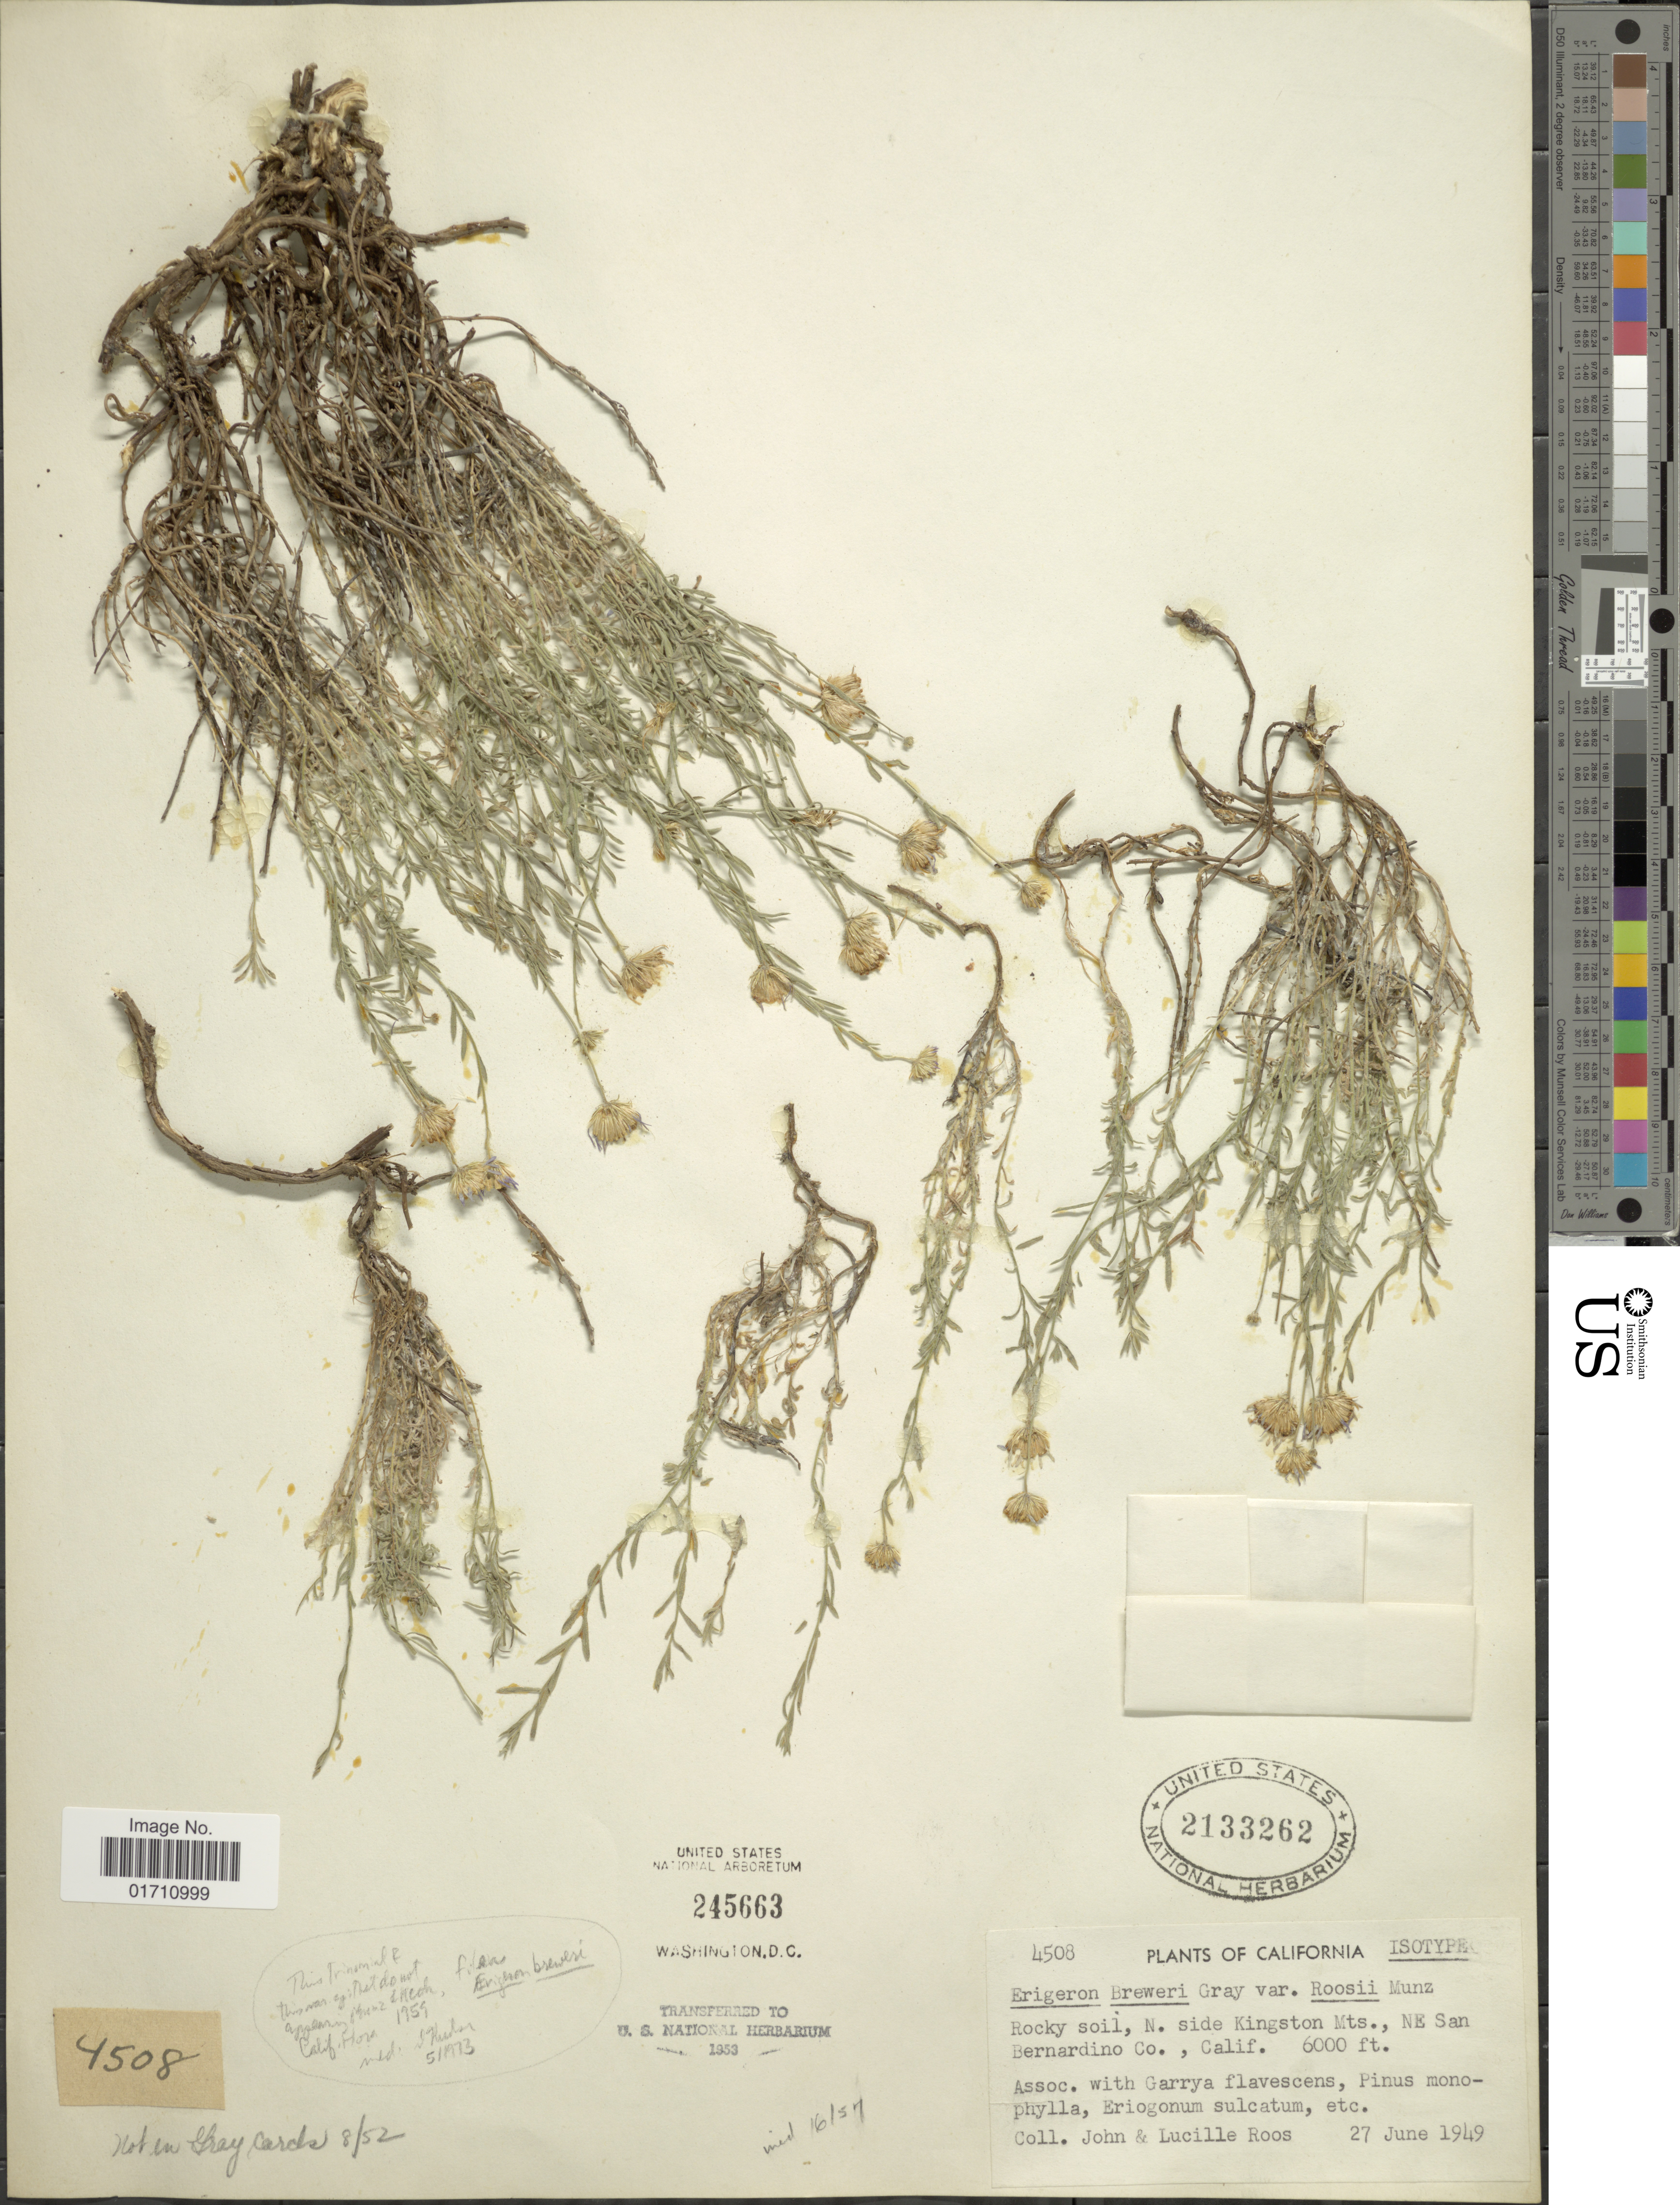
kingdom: Plantae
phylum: Tracheophyta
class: Magnoliopsida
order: Asterales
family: Asteraceae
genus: Erigeron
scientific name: Erigeron breweri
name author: A. Gray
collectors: J. C. Roos & L. Roos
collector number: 4508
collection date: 1949-06-27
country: United States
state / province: California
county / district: San Bernardino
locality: Rocky soil, N. side Kingston Mts., NE San Bernardino Co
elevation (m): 1829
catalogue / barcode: US 2133262